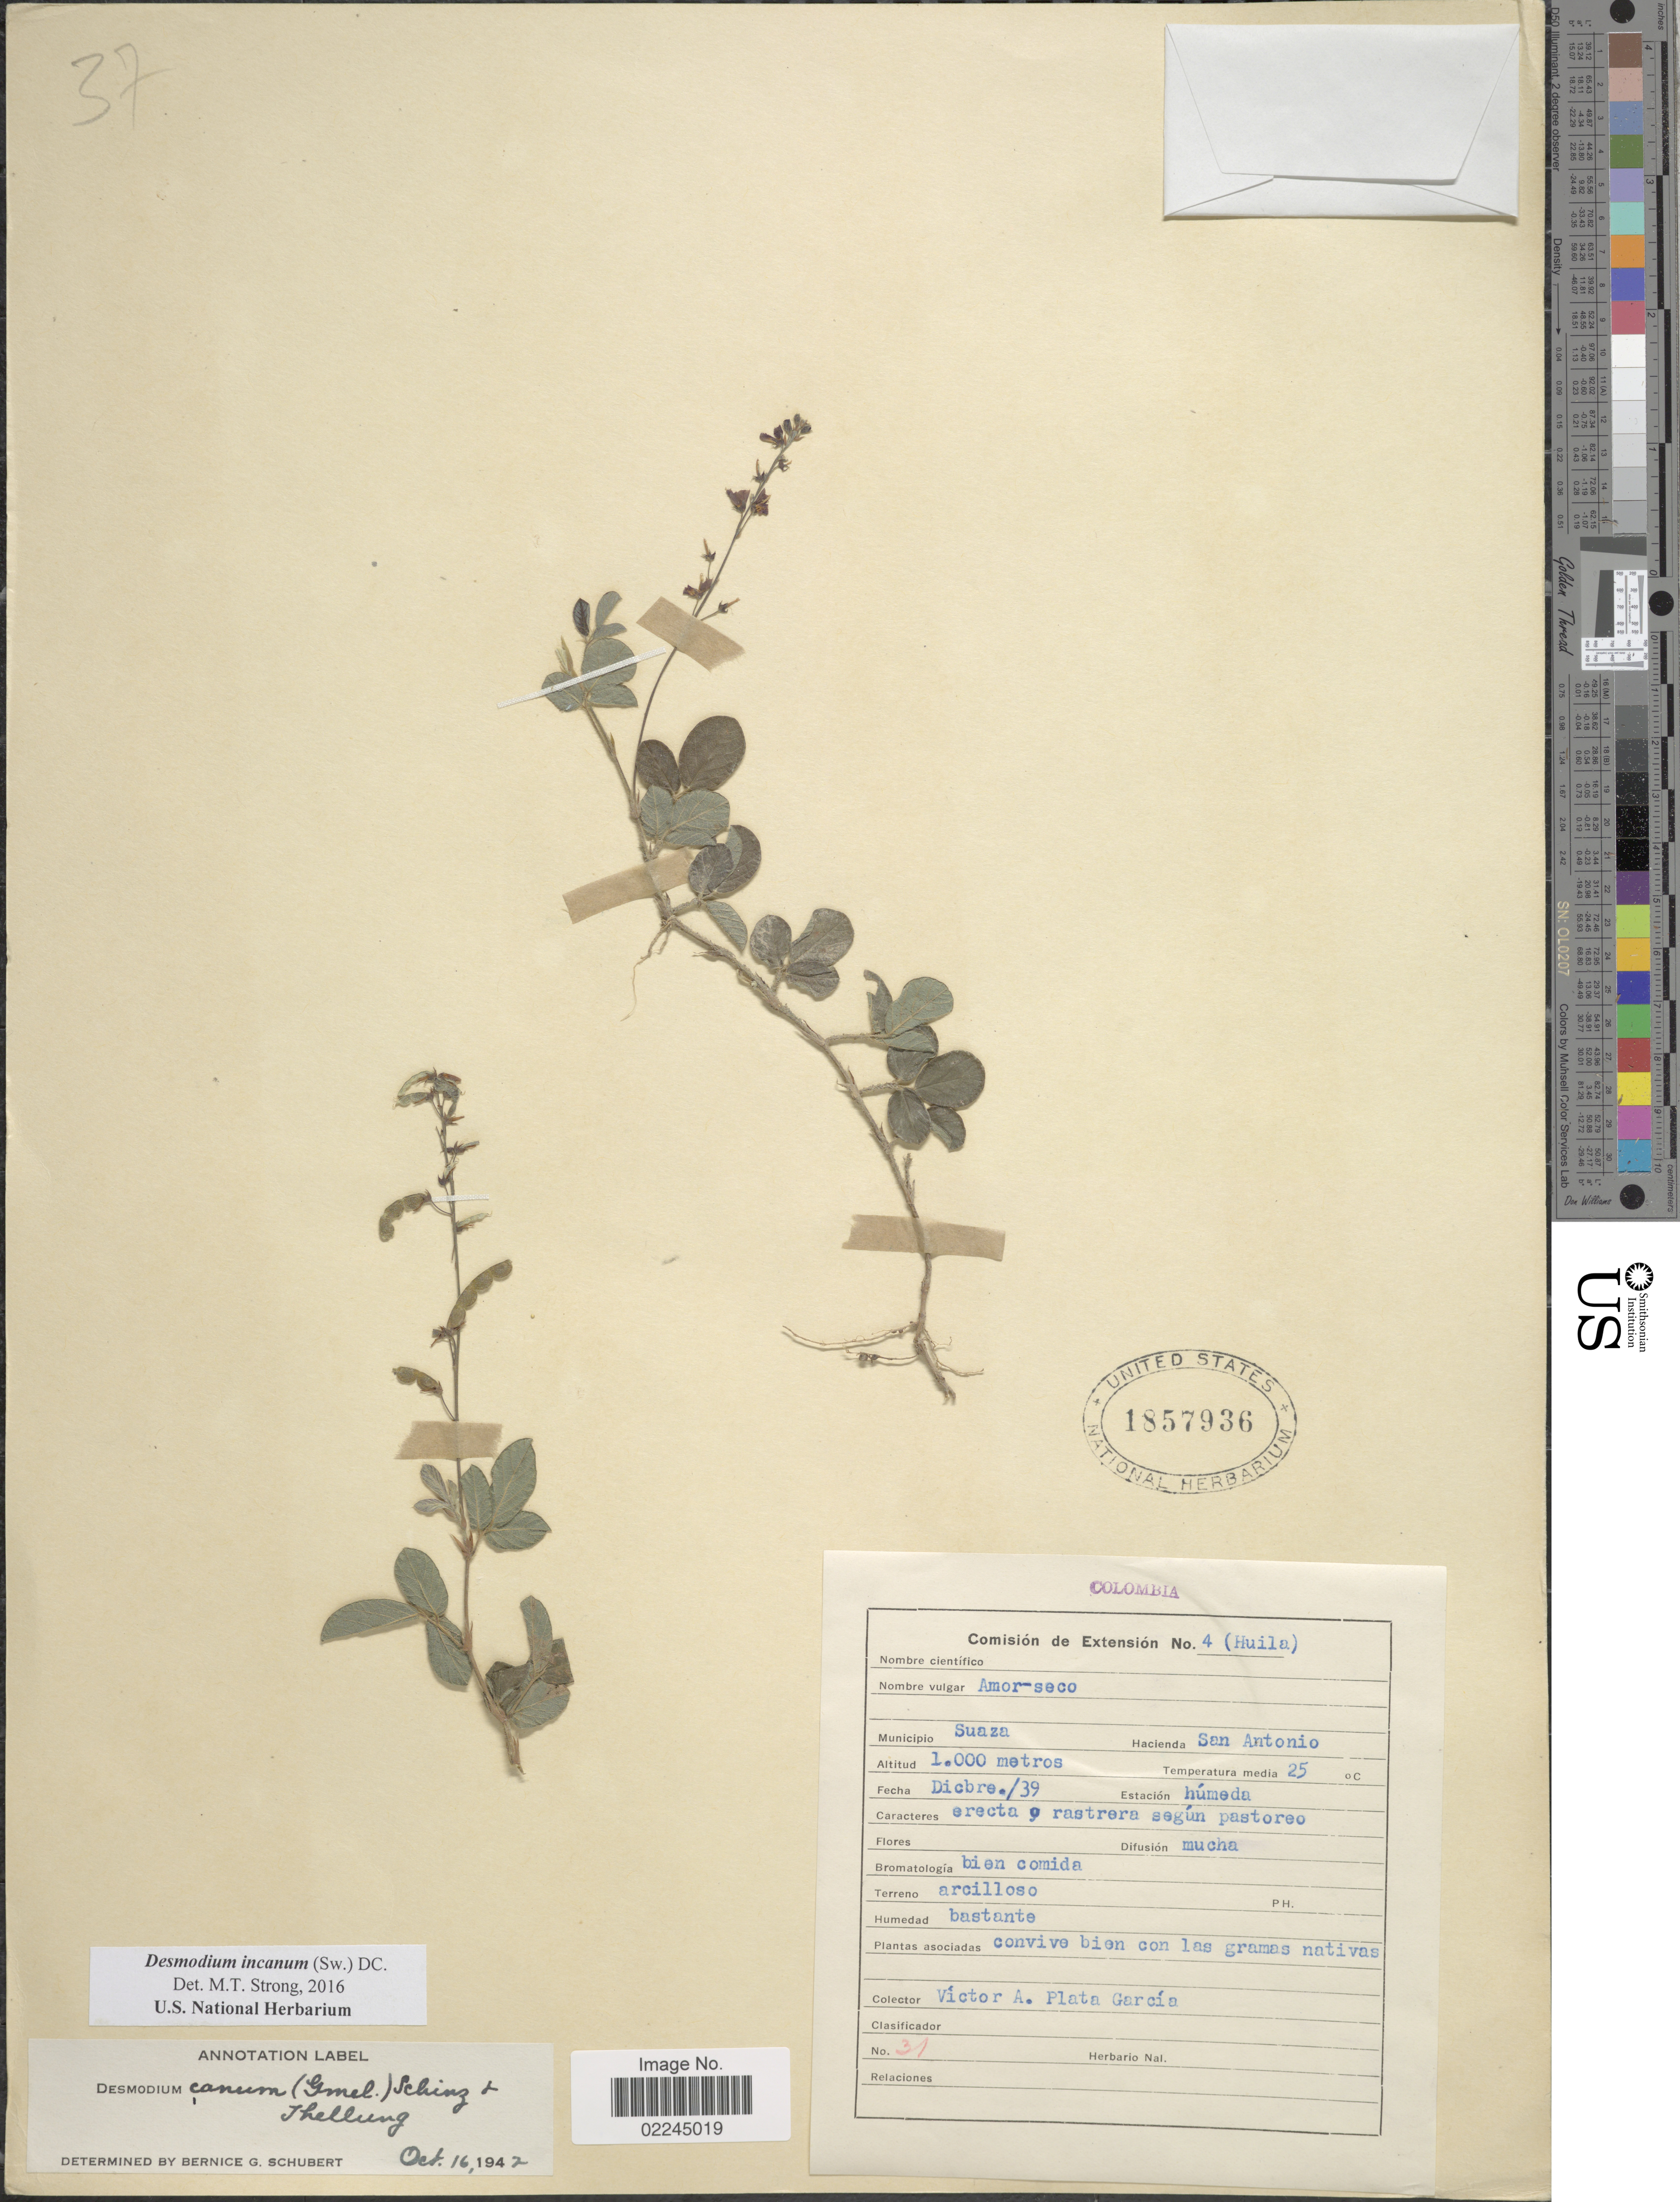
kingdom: Plantae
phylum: Tracheophyta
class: Magnoliopsida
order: Fabales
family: Fabaceae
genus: Desmodium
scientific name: Desmodium incanum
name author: (Sw.) DC.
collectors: V. Plata Garcia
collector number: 31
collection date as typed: Transcribed d/m/y: /12/39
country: Colombia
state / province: Huila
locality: Municipio Suaza, Hacienda San Antonio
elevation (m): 1000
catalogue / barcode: US 1857936